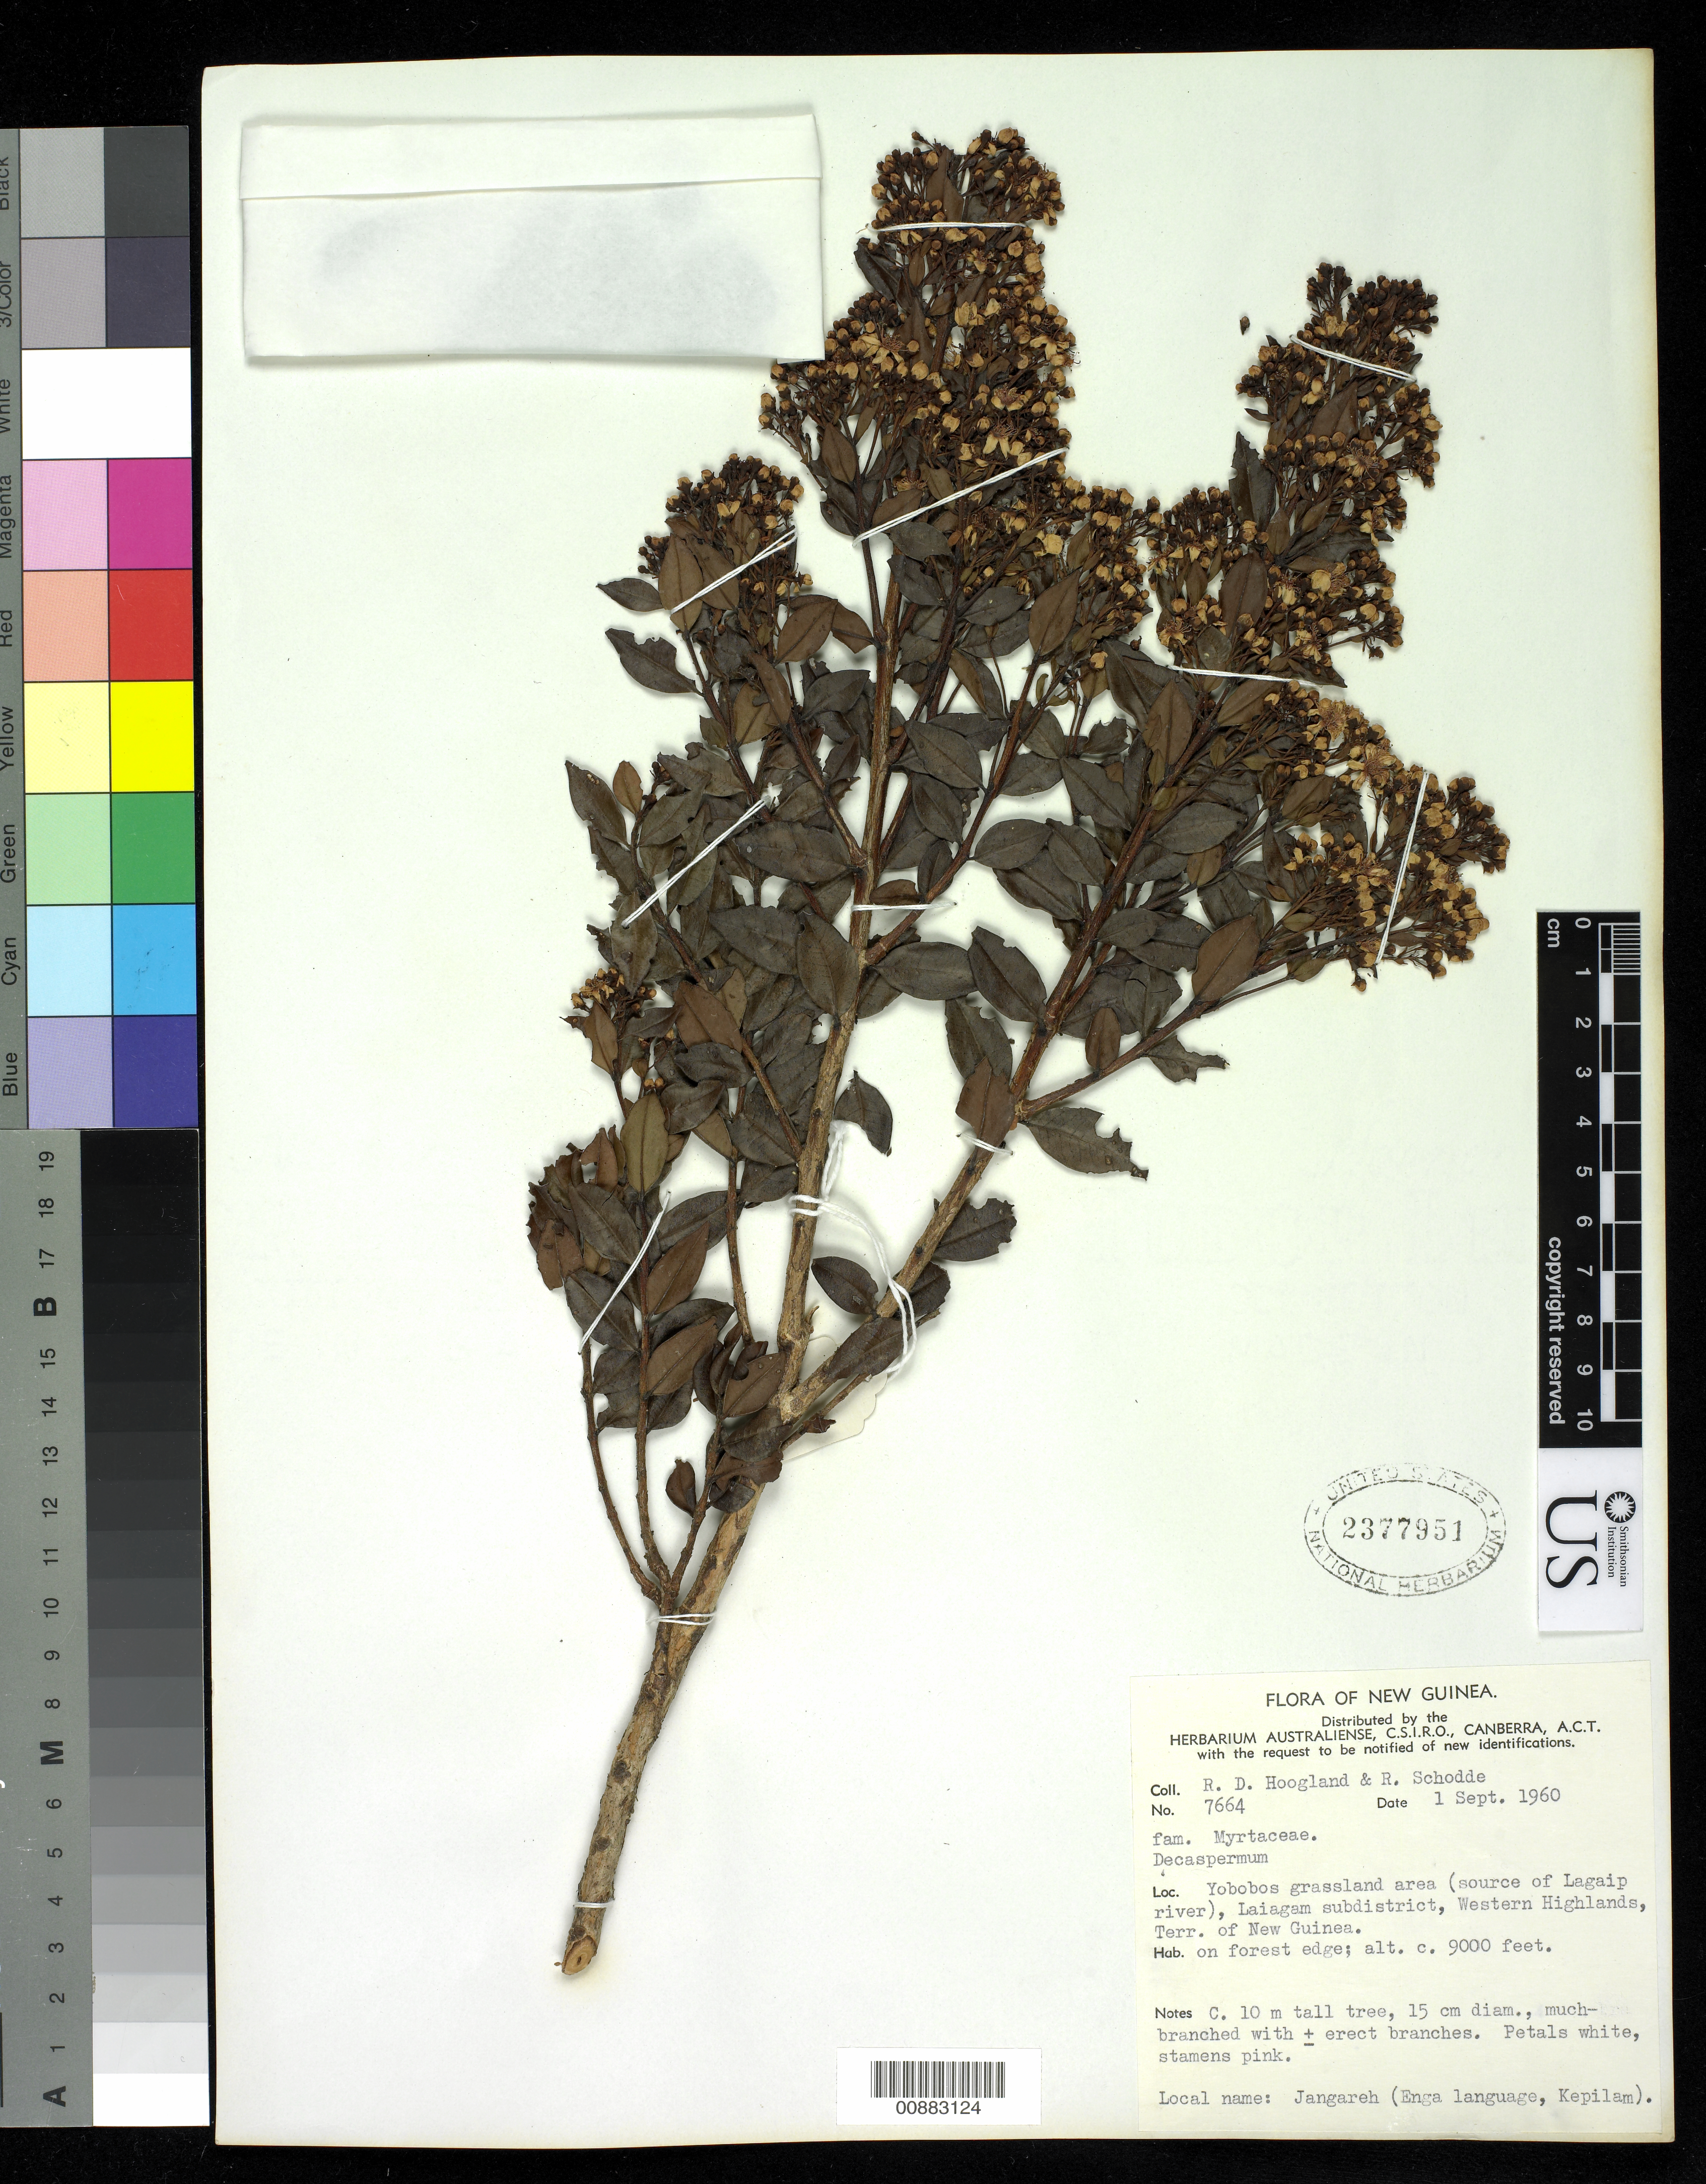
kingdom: Plantae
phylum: Tracheophyta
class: Magnoliopsida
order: Myrtales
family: Myrtaceae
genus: Decaspermum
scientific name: Decaspermum forbesii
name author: Baker f.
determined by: James, S. A.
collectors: R. D. Hoogland & R. Schodde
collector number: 7664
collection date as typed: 01 Sep 1960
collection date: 1960-09-01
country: Papua New Guinea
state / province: Enga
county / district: Laiagam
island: New Guinea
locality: Yobobos grassland area (source of Lagaip River)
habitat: on forest edge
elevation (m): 2743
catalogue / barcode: US 2377951